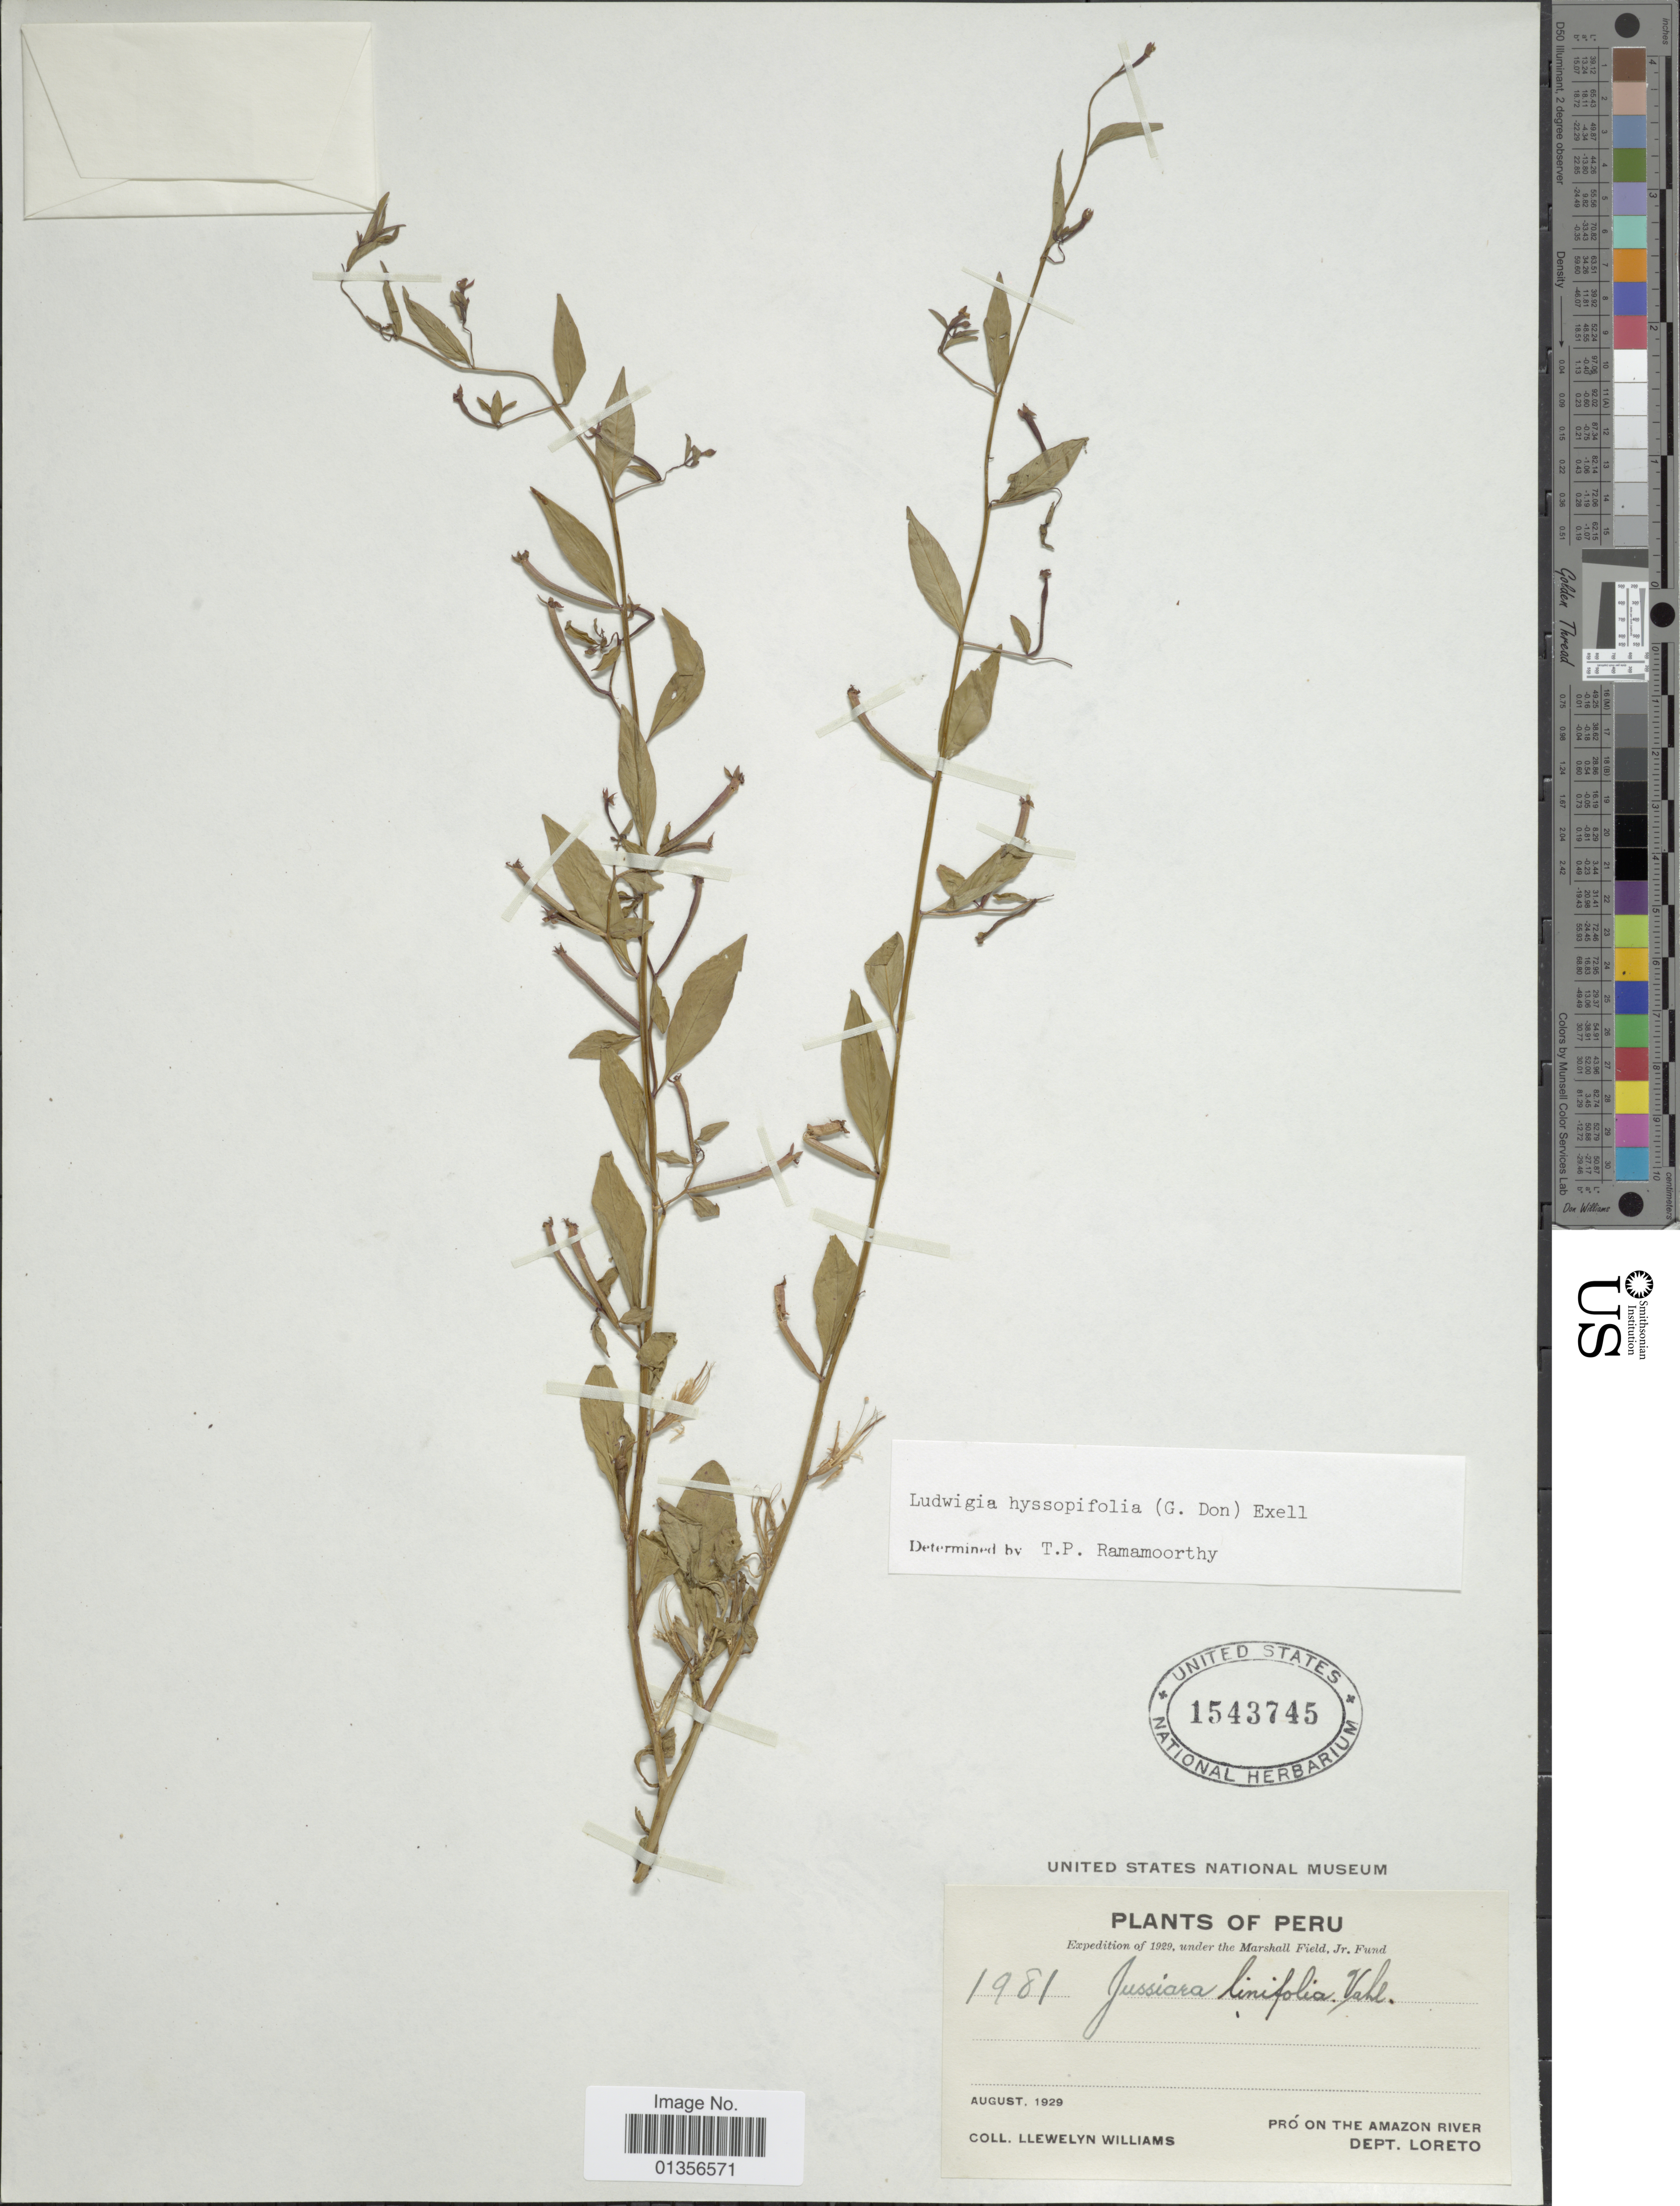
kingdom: Plantae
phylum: Tracheophyta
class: Magnoliopsida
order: Myrtales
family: Onagraceae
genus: Ludwigia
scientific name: Ludwigia hyssopifolia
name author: (G. Don) Exell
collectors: Ll. Williams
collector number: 1981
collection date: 1929-08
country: Peru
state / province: Loreto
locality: Pró on the Amazon River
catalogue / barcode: US 1543745